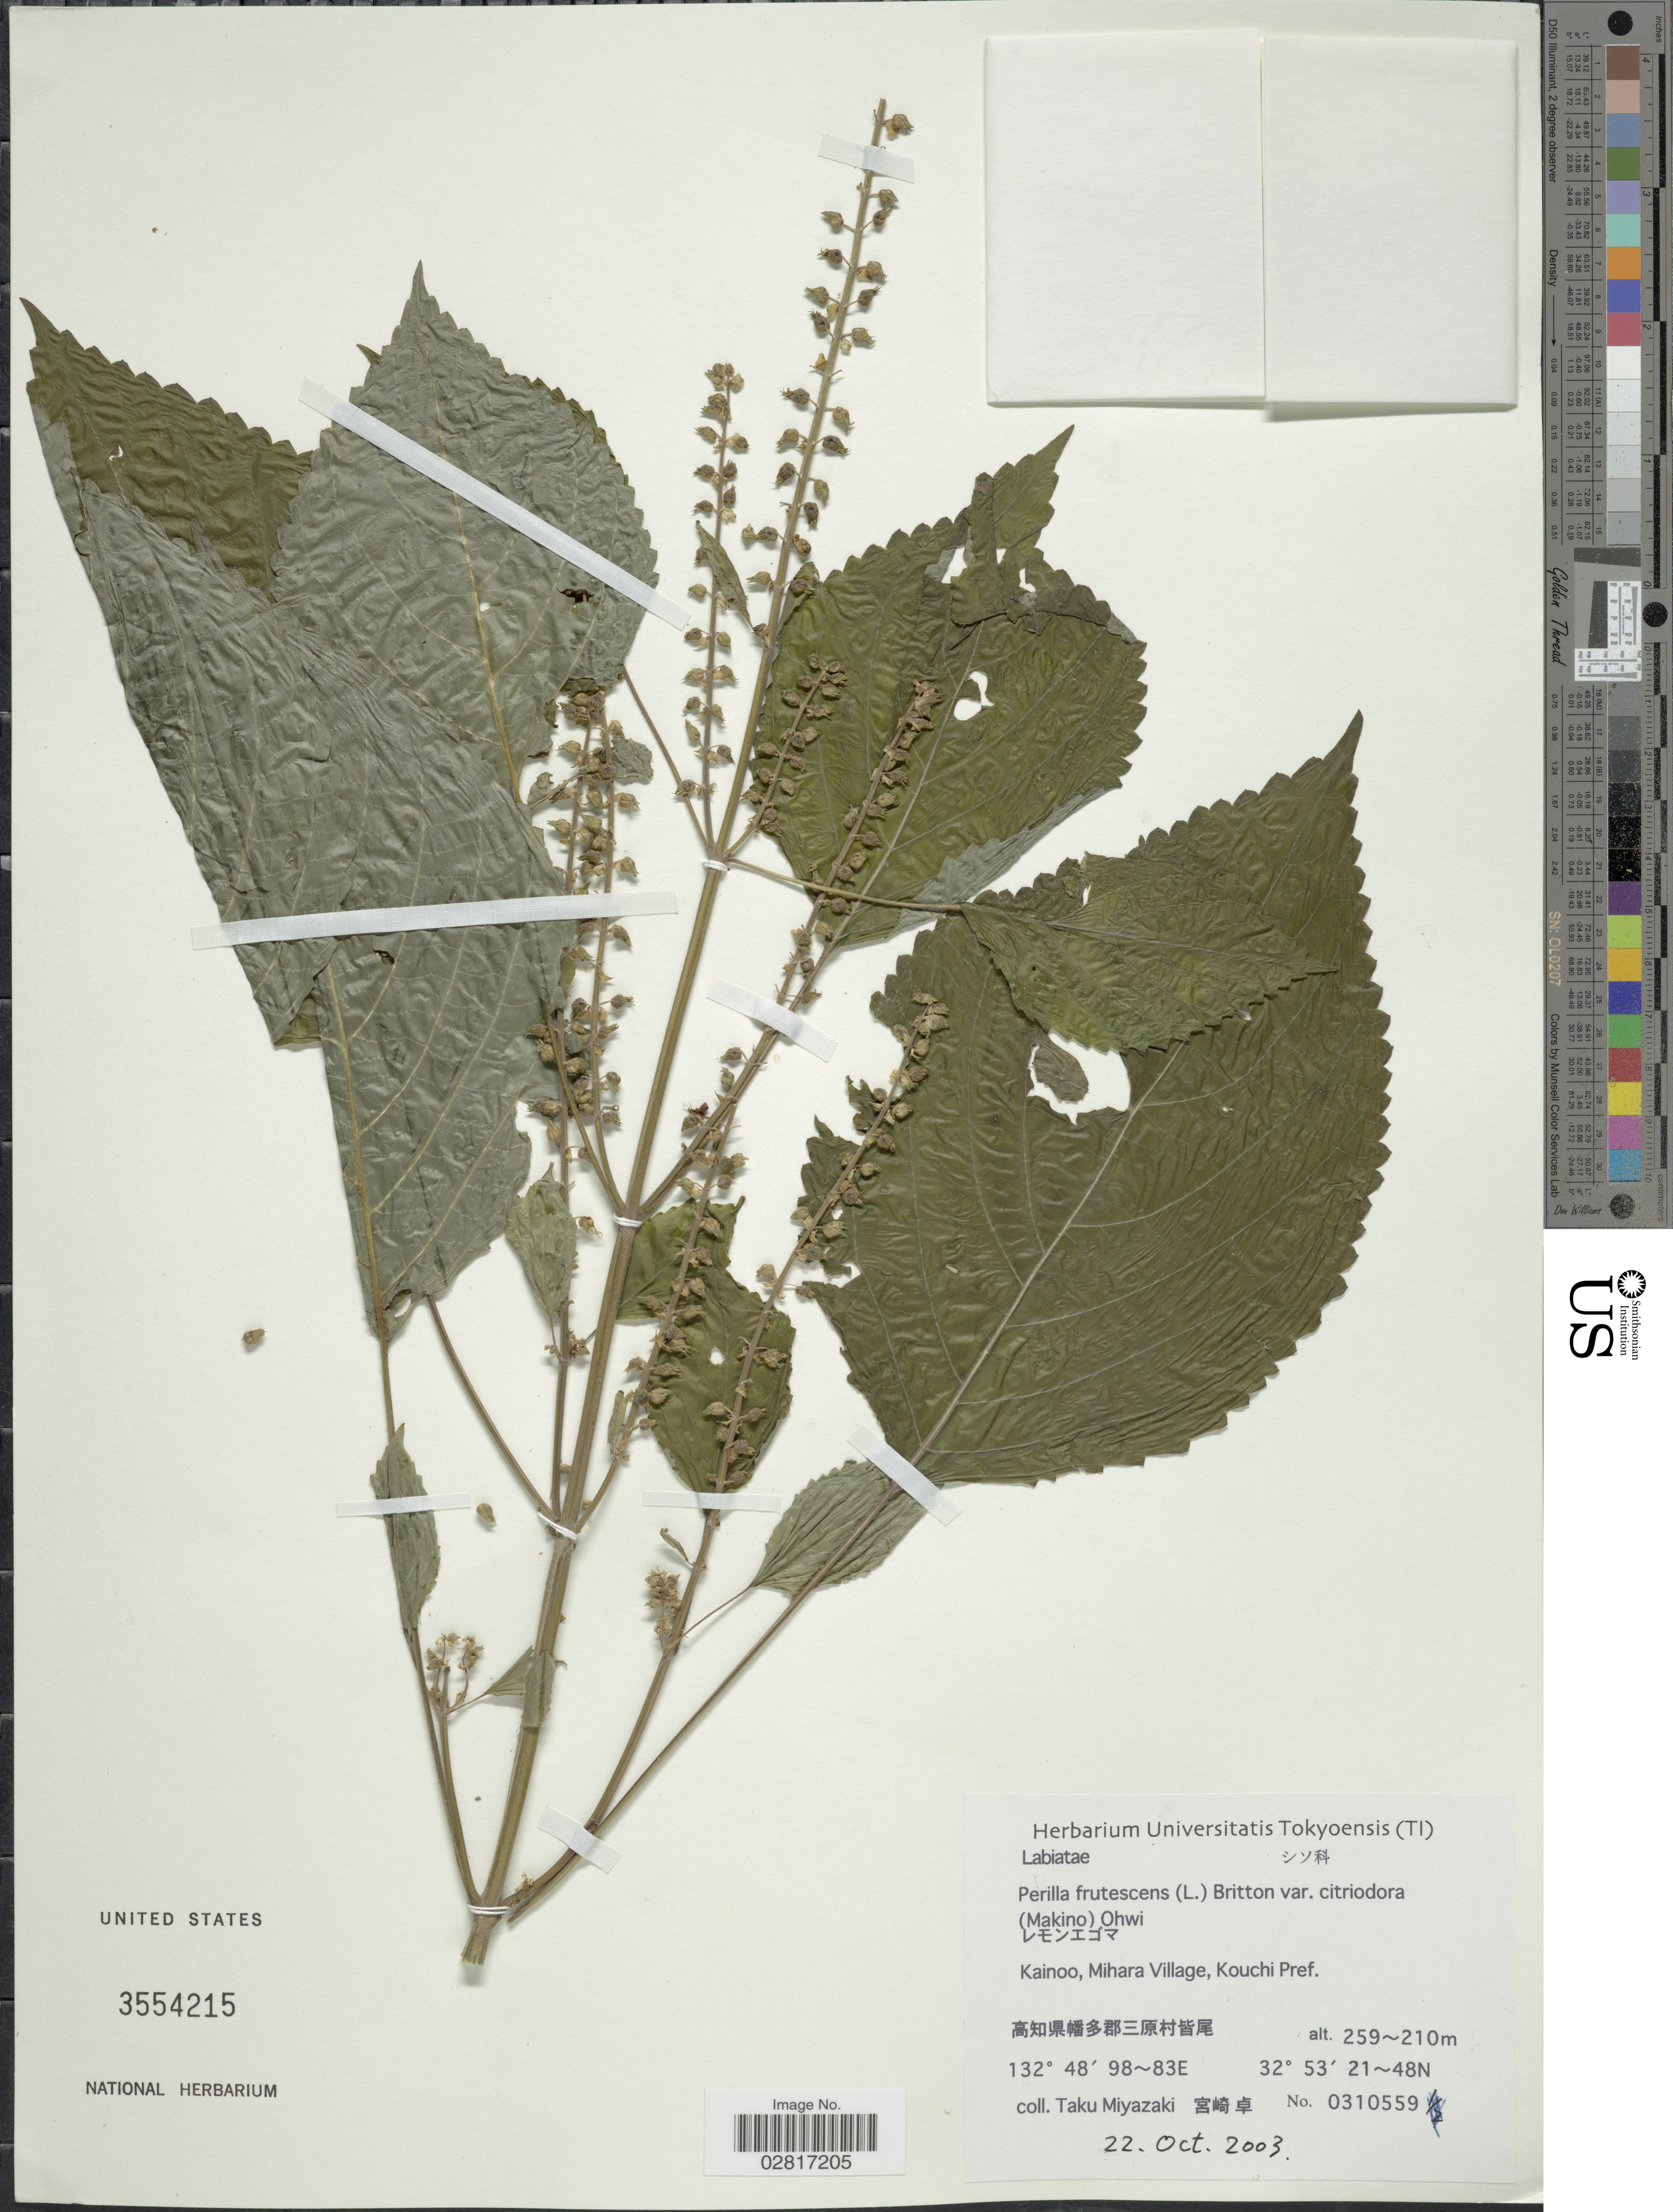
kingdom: Plantae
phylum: Tracheophyta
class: Magnoliopsida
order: Lamiales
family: Lamiaceae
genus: Perilla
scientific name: Perilla frutescens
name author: (L.) Britton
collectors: T. Miyazaki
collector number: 0310559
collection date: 2003-10-22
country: Japan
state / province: Koti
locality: Kainoo, Mihara, Kouchi Pref.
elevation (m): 210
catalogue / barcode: US 3554215